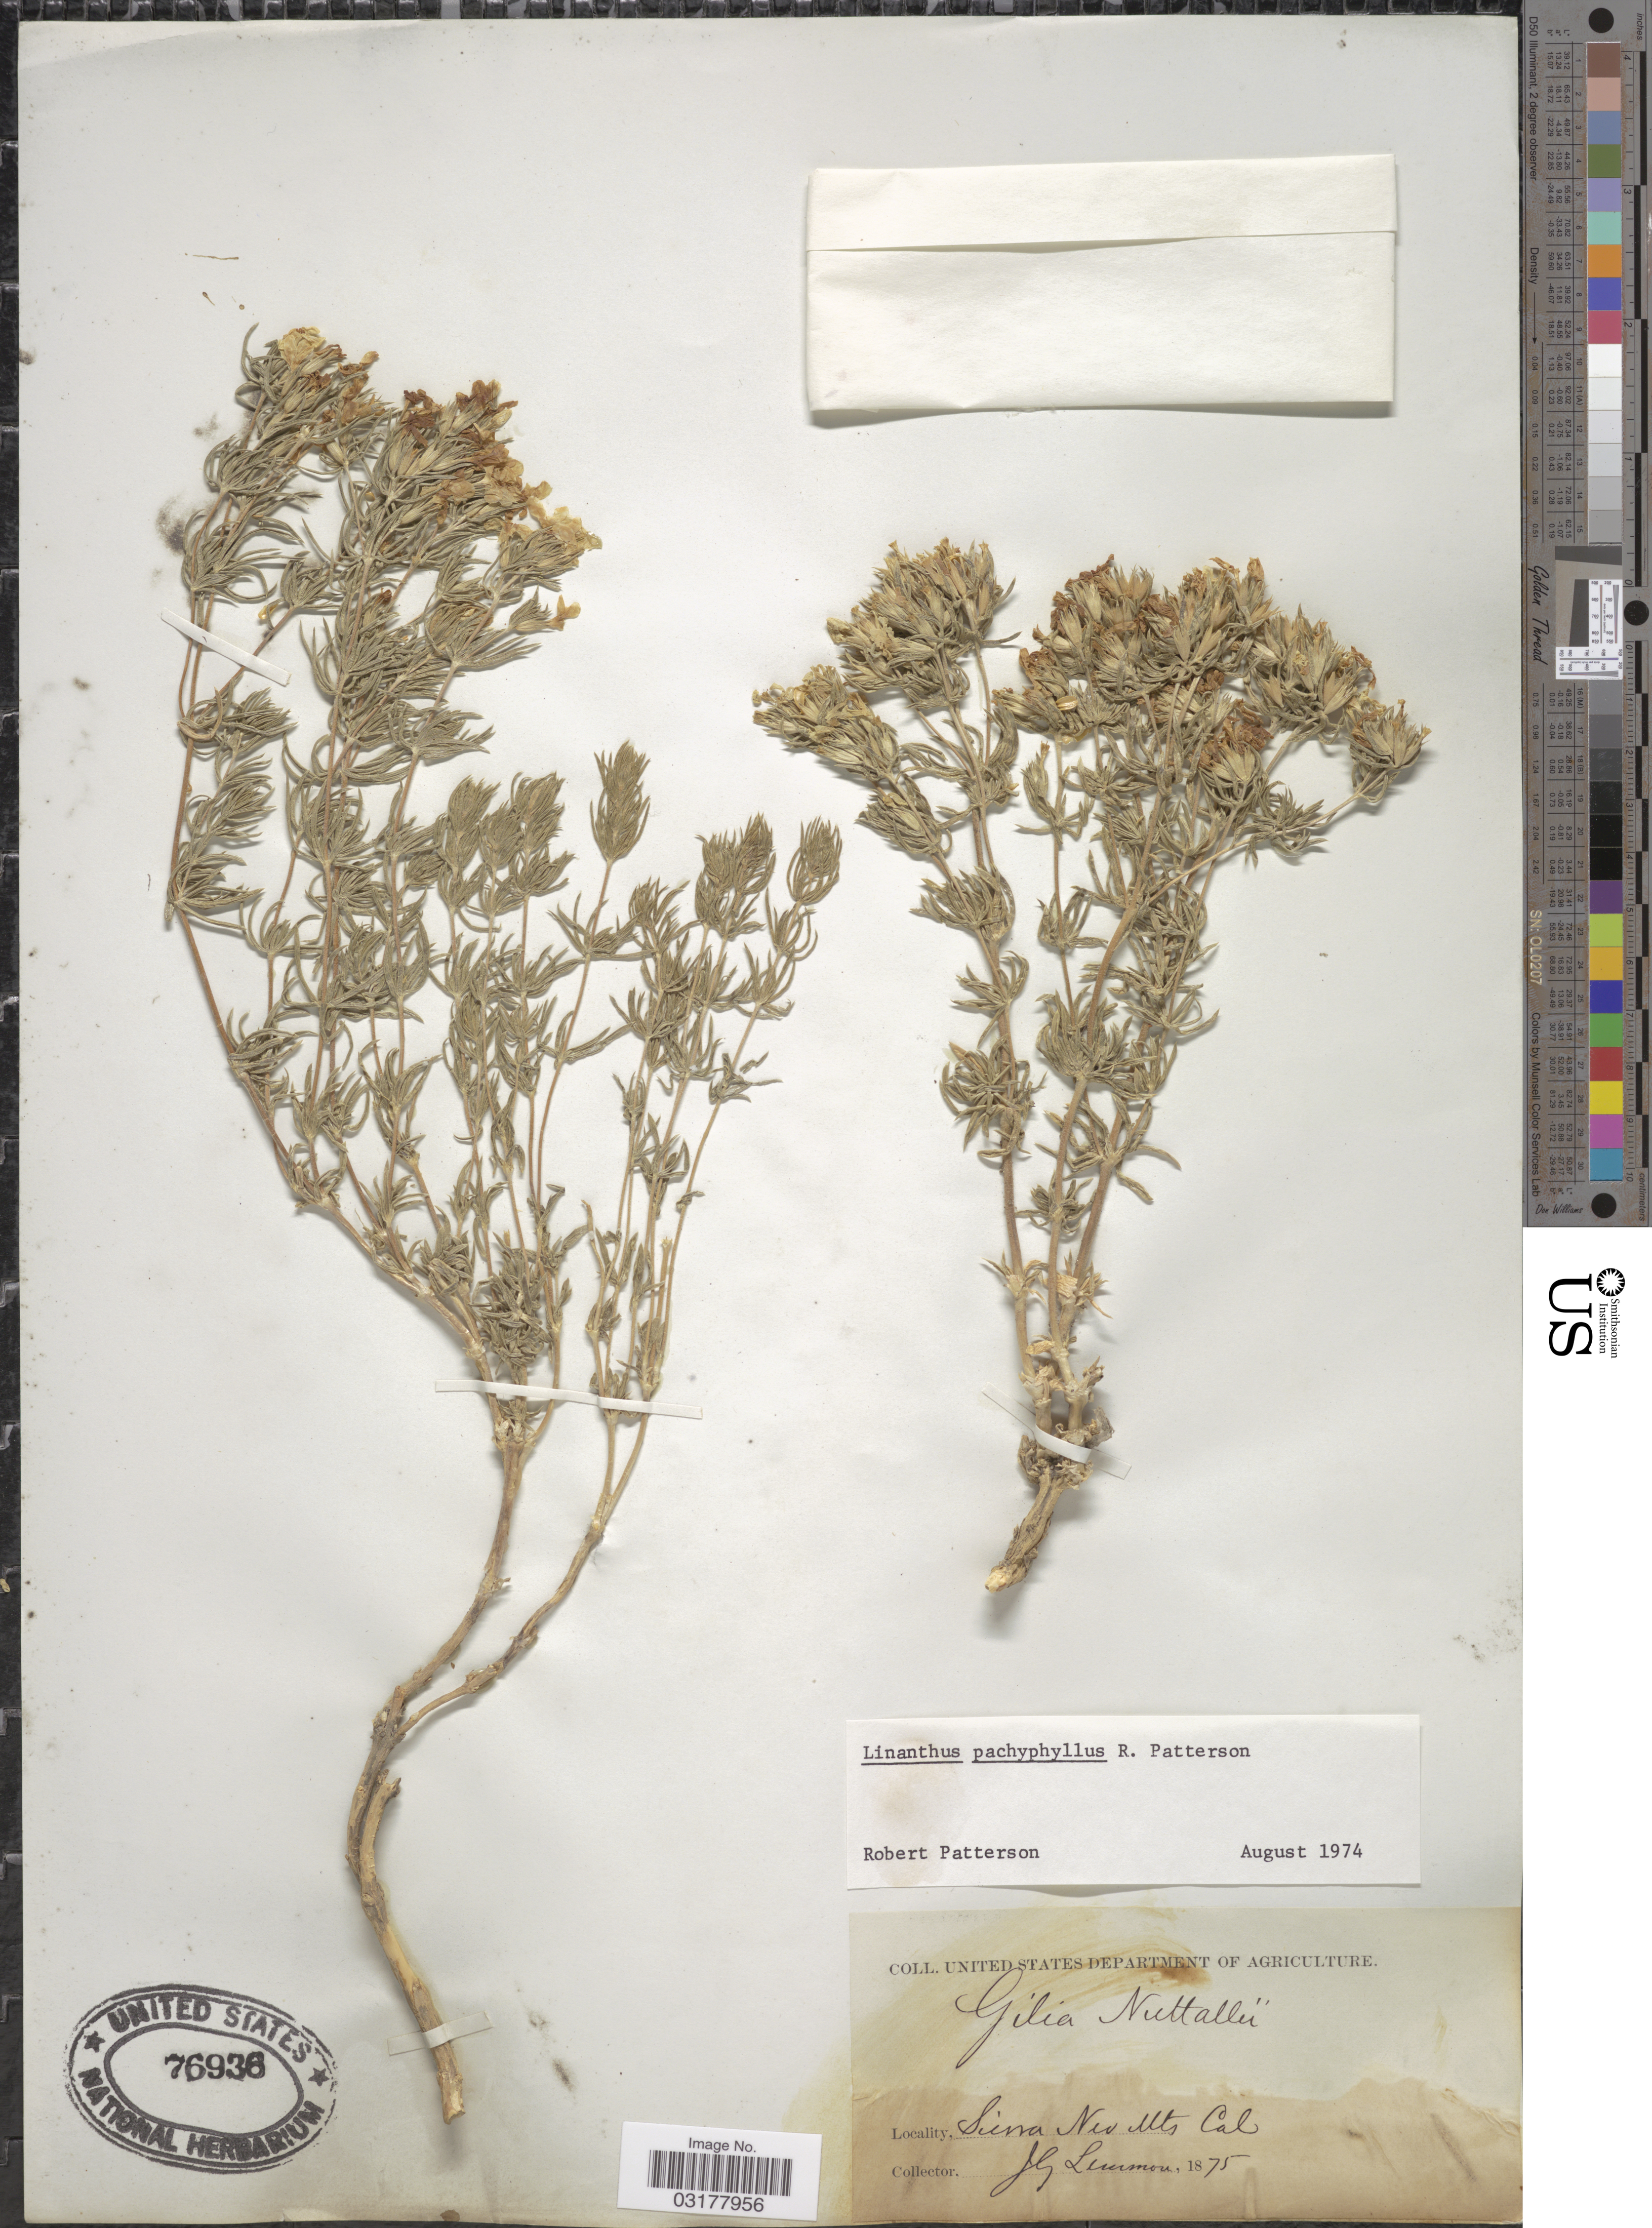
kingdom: Plantae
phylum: Tracheophyta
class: Magnoliopsida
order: Ericales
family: Polemoniaceae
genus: Leptosiphon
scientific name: Leptosiphon pachyphyllus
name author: (R. Patt.) J.M. Porter & L.A. Johnson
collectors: J. Lemmon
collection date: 1875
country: United States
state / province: California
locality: Sierra Nev Mts.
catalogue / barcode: US 76936